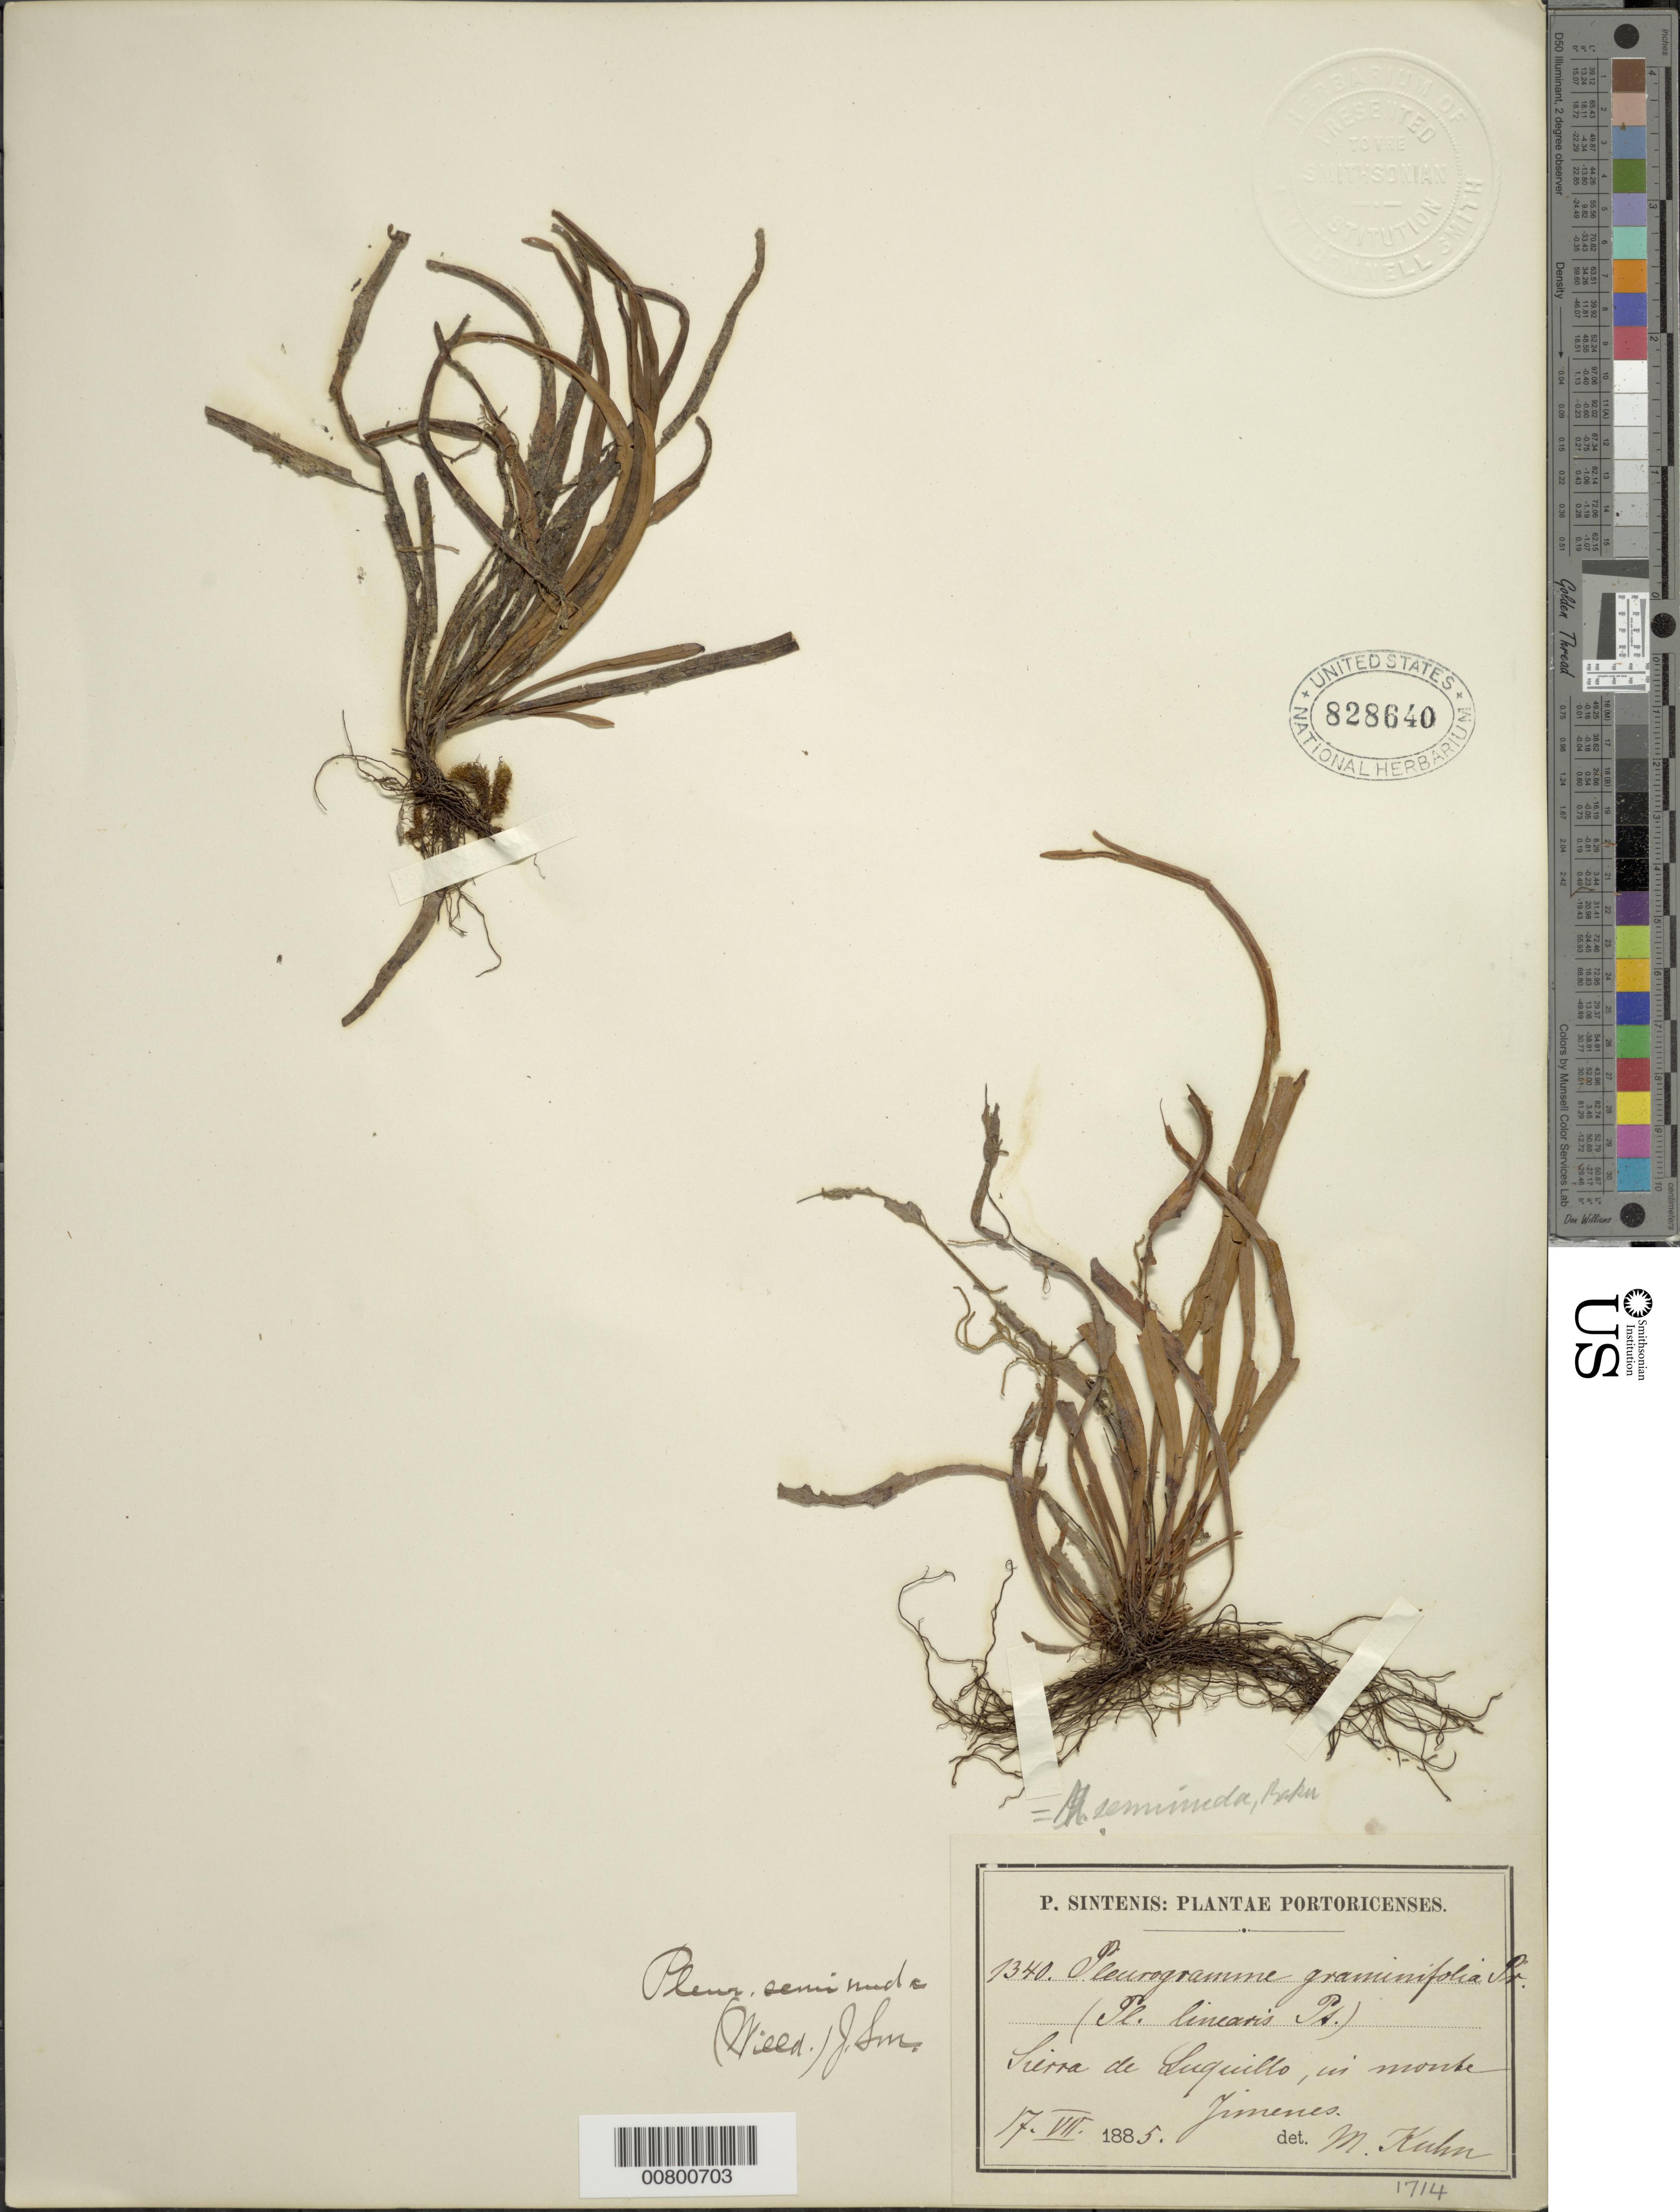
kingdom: Plantae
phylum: Tracheophyta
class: Polypodiopsida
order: Polypodiales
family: Polypodiaceae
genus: Cochlidium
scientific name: Cochlidium seminudum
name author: (Willd.) Maxon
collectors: P. Sintenis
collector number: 1340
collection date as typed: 17 Jul 1885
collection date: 1885-07-17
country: Puerto Rico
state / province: Luquillo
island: Puerto Rico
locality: Sierra de Luquillo, Monte Jimenes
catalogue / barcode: US 828640